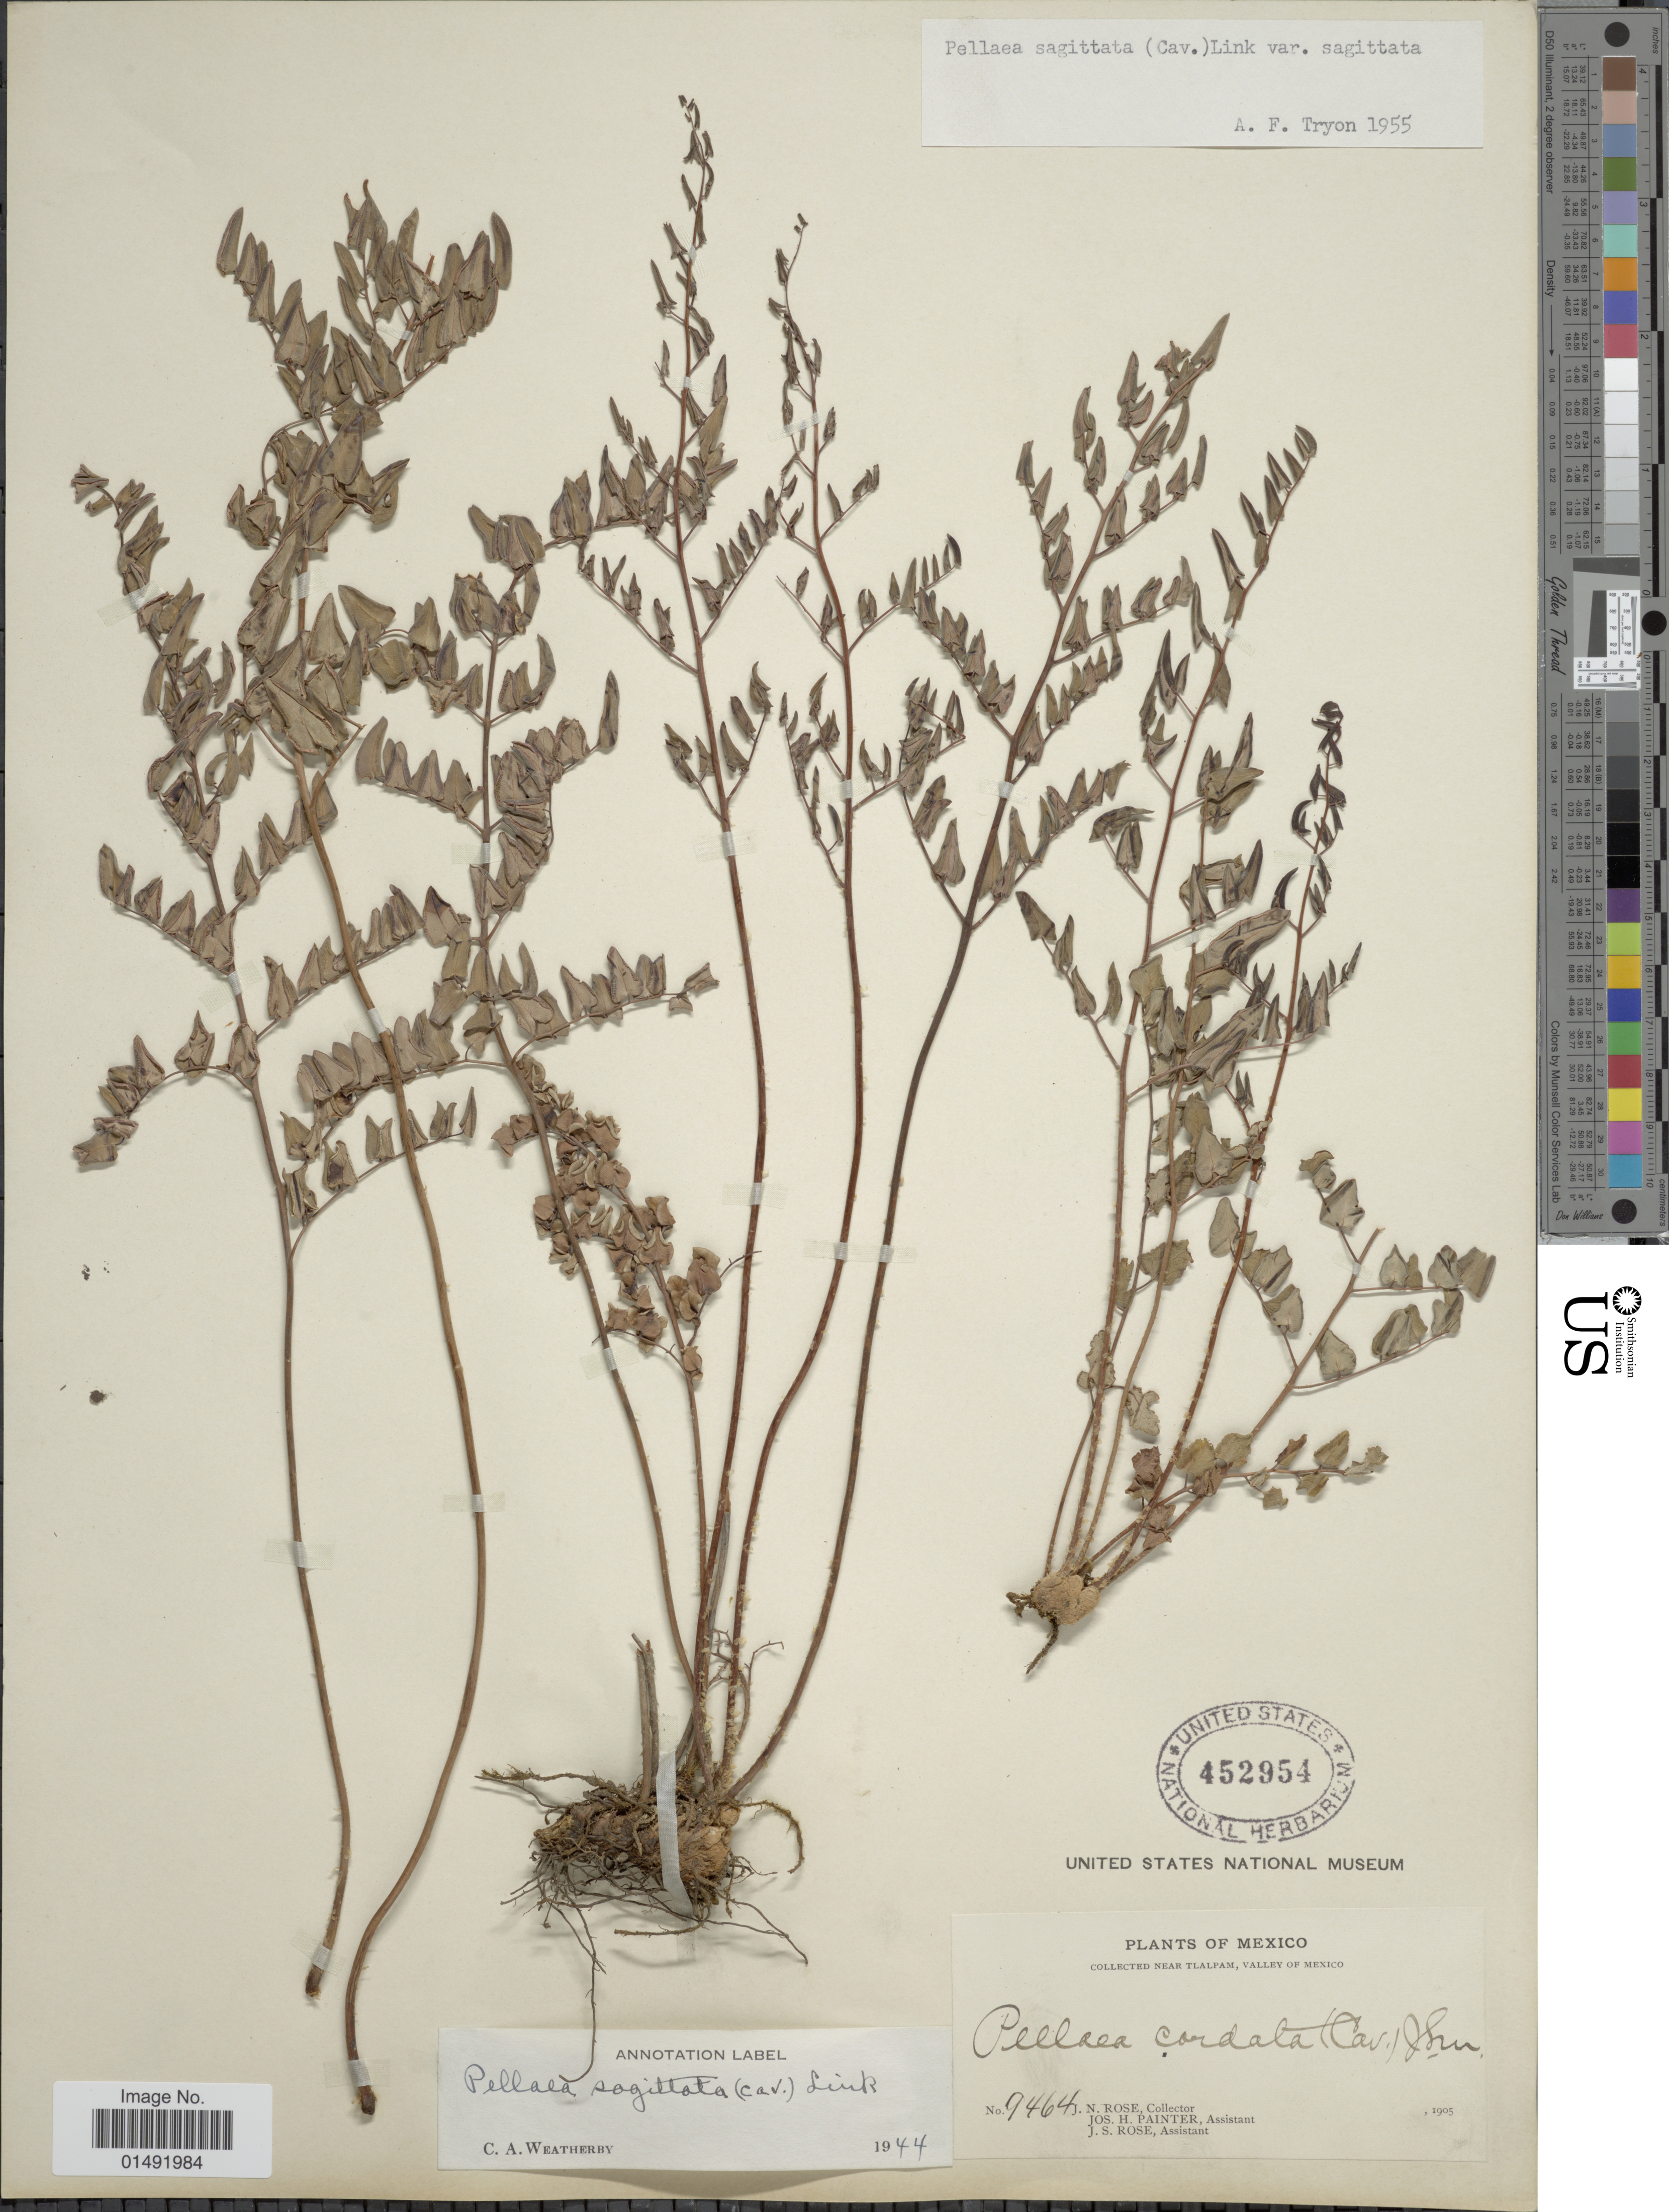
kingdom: Plantae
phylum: Tracheophyta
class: Polypodiopsida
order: Polypodiales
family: Pteridaceae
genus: Pellaea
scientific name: Pellaea sagittata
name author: (Cav.) Link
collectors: J. N. Rose, J. H. Painter & J. S. Rose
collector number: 9464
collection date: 1905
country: Mexico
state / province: México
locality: Near Tlalpam, Valley of Mexico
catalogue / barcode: US 452954